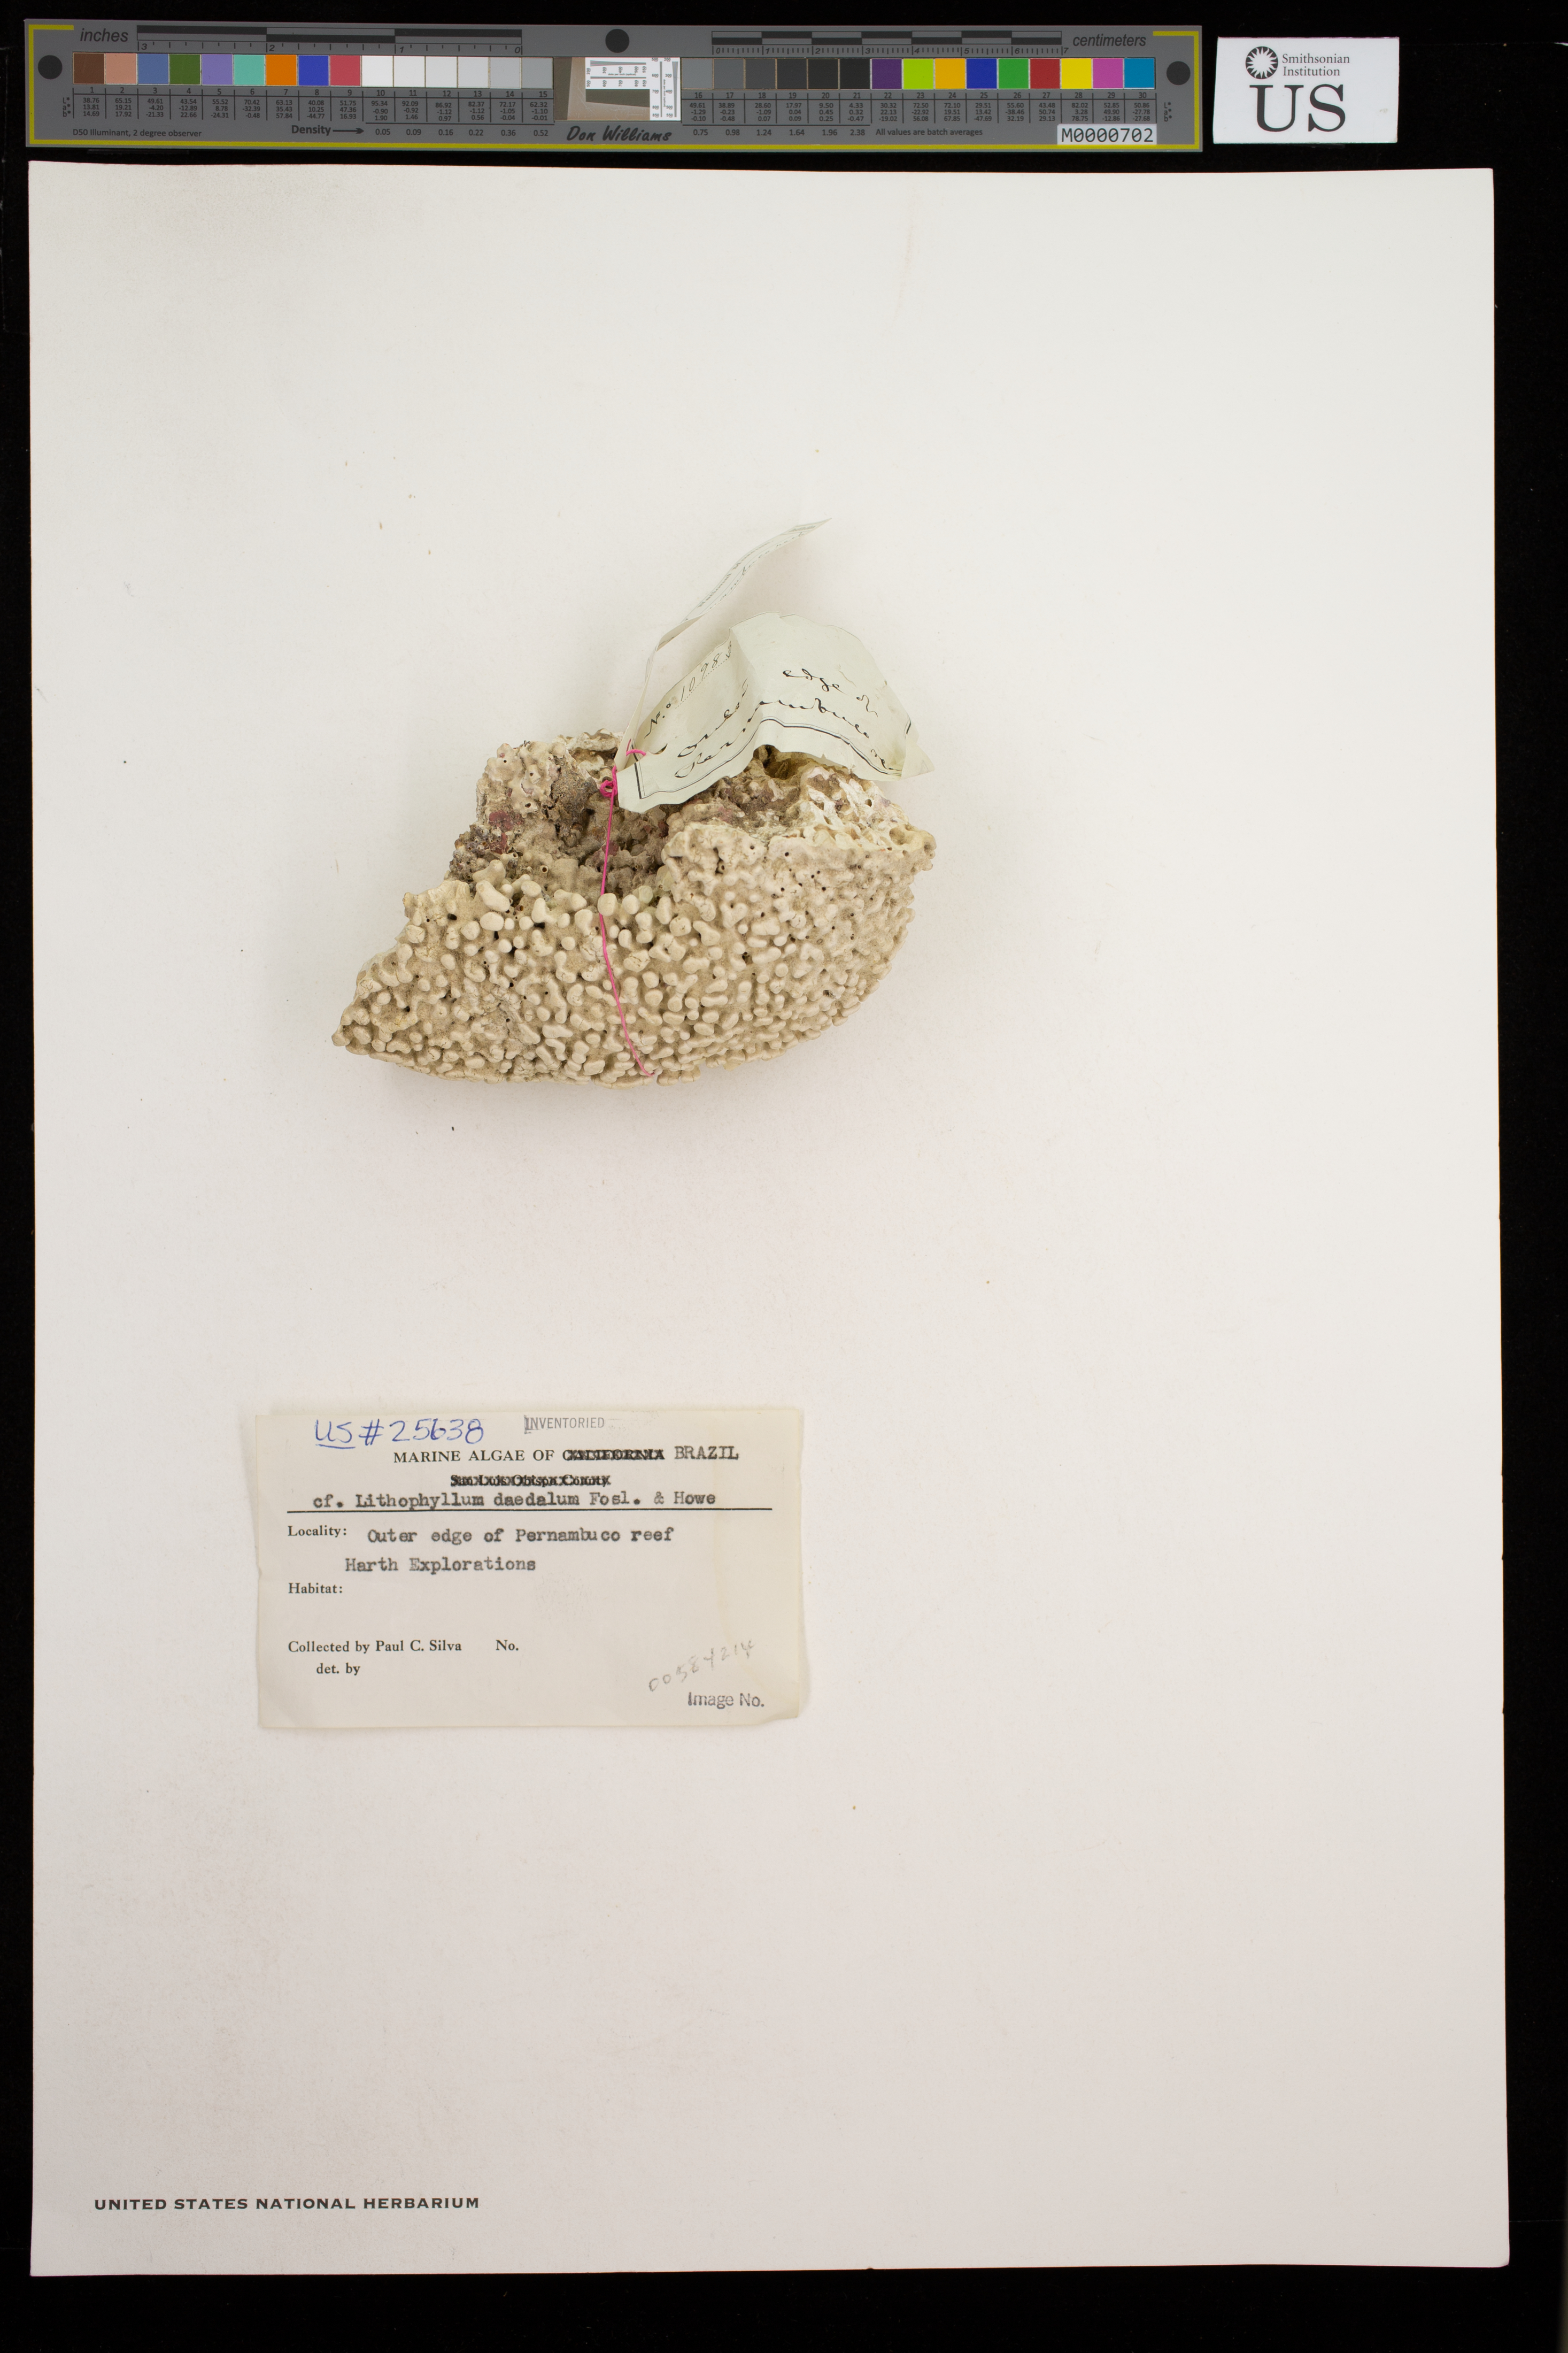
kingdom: Plantae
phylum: Rhodophyta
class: Florideophyceae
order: Corallinales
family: Lithophyllaceae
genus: Lithophyllum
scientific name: Lithophyllum daedalum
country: Brazil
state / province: Pernambuco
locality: Recife, outer edge of pernambuco reef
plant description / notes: Harth Explorations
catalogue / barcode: US 25638